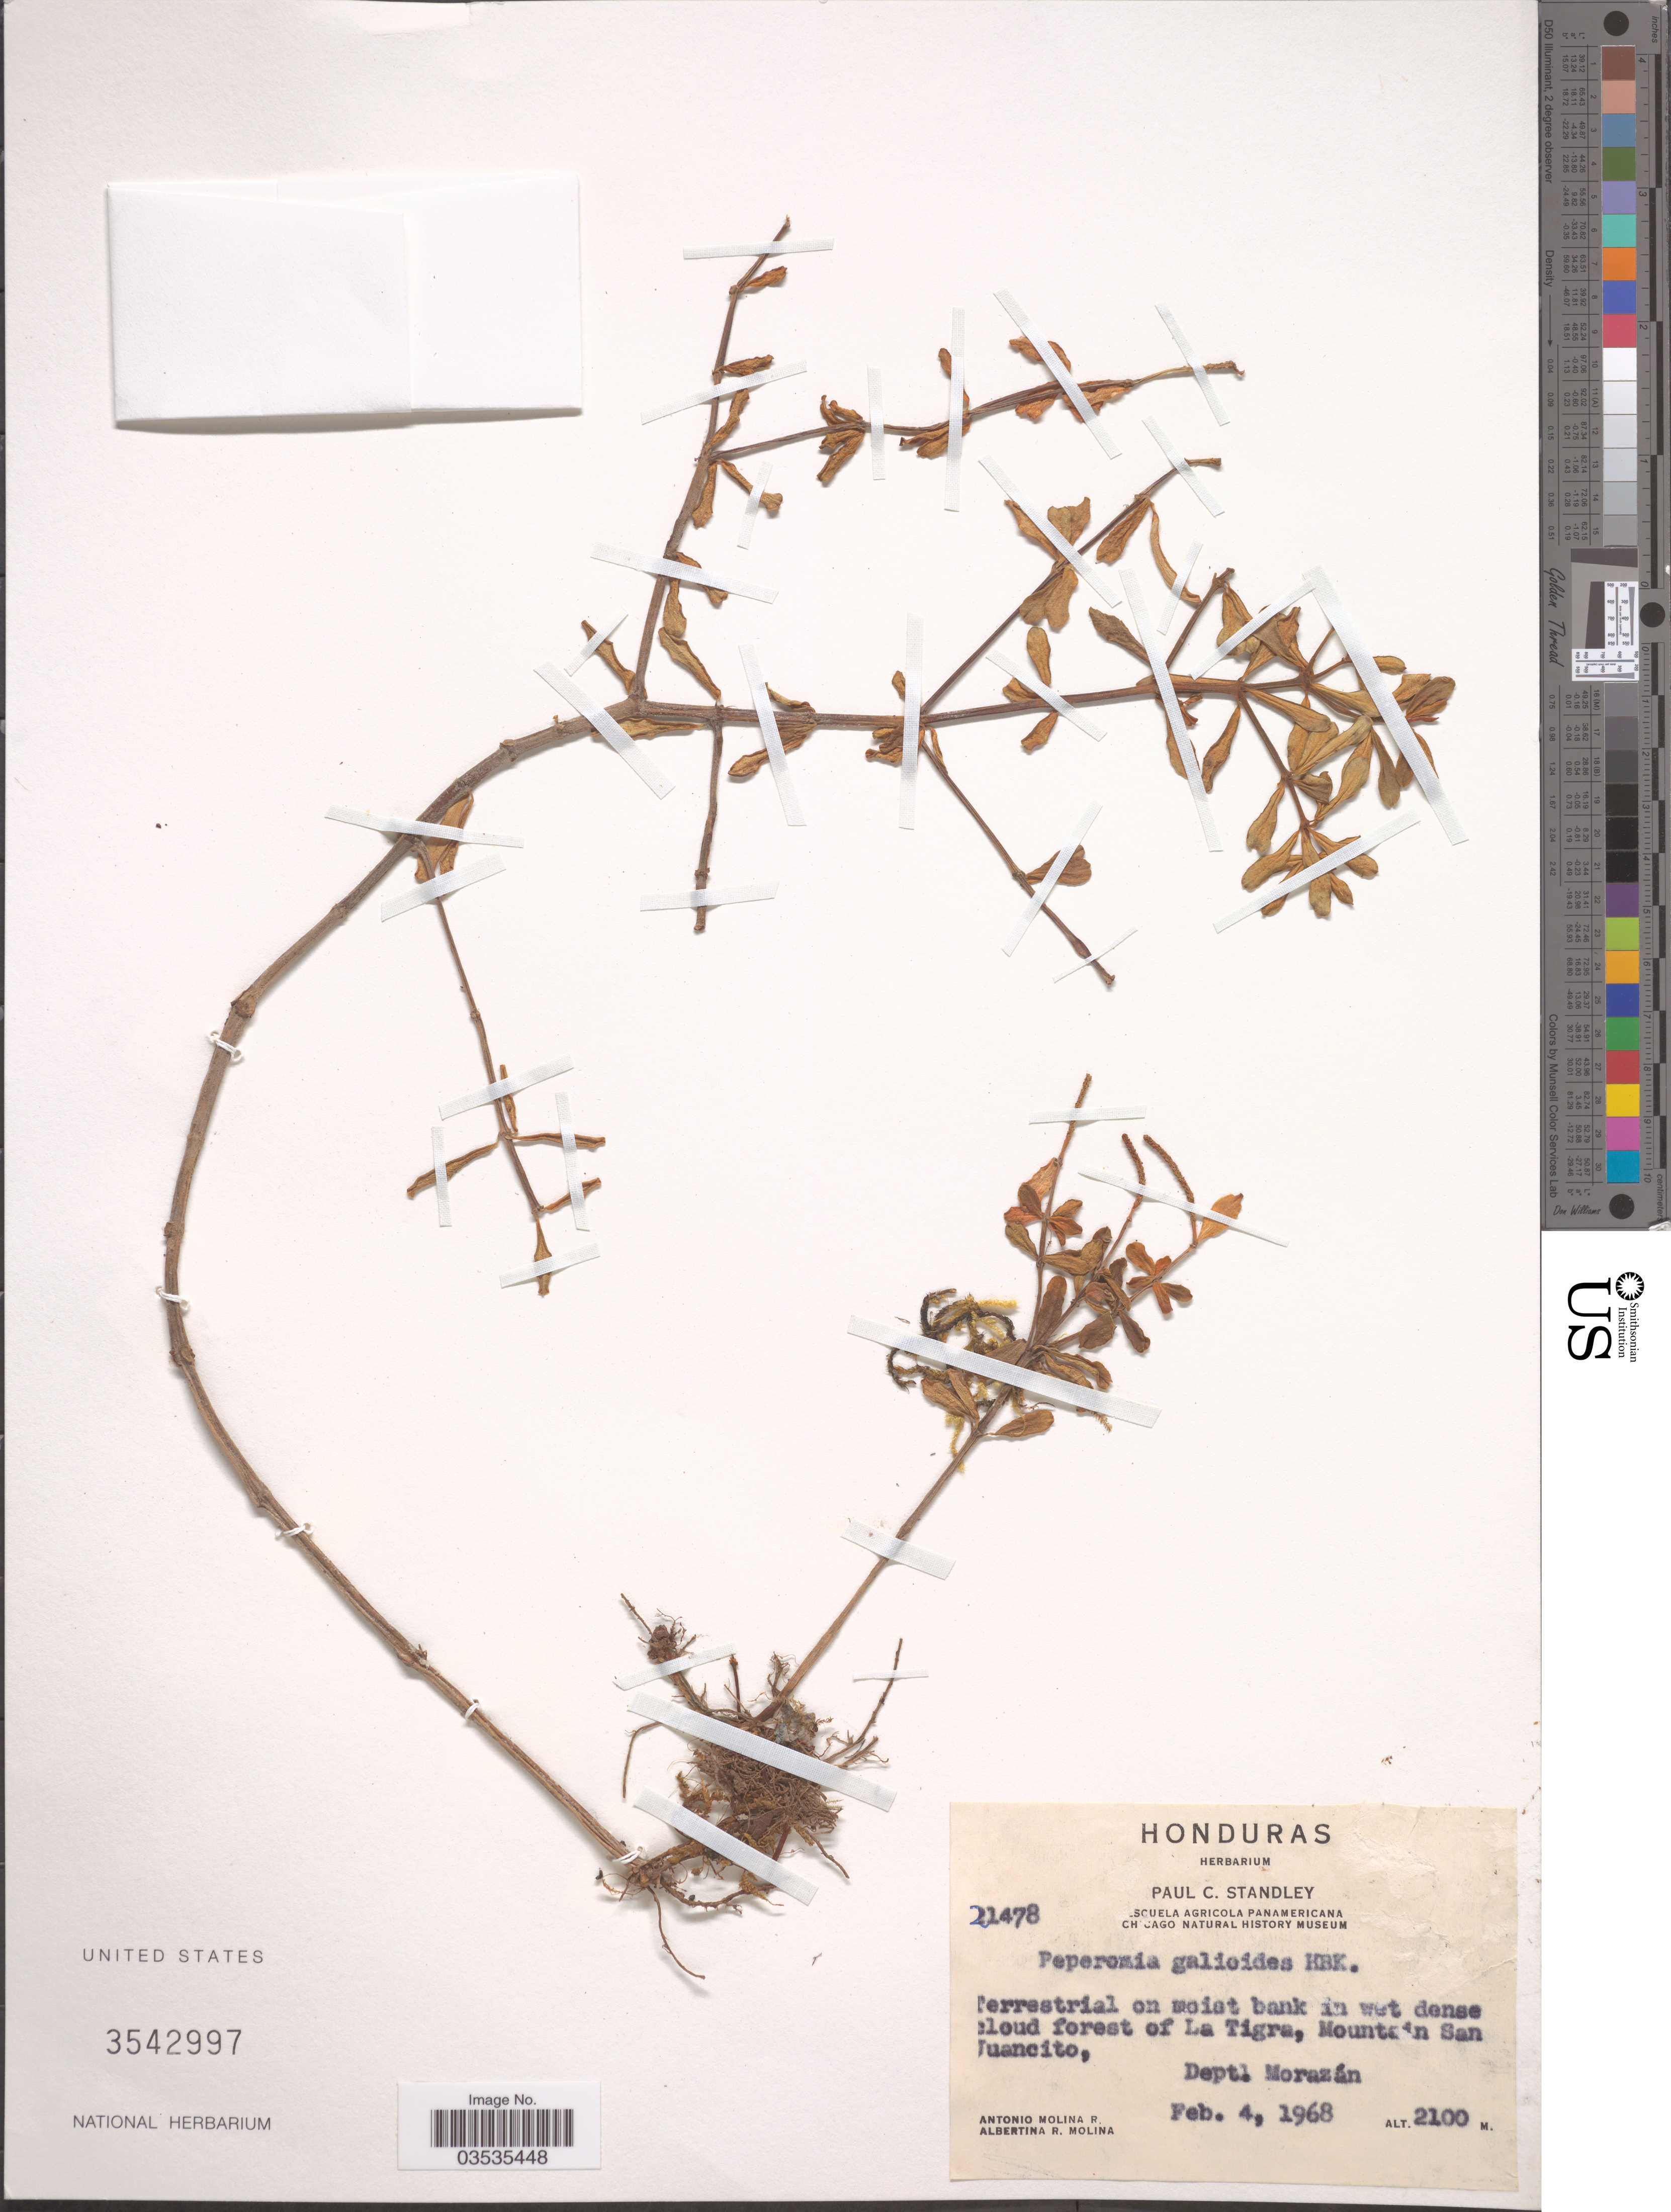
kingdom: Plantae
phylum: Tracheophyta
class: Magnoliopsida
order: Piperales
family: Piperaceae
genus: Peperomia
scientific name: Peperomia leptophylla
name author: Miq.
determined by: Jiménez, José Estaban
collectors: A. Molina R. & A. R. Molina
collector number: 21478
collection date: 1968-02-04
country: Honduras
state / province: Fco. Morazán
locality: Terrestrial on moist bank in wet dense cloud forest of La Tigra, Mountain San Juancito, Dept. Morazán.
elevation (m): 2100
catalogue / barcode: US 3542997